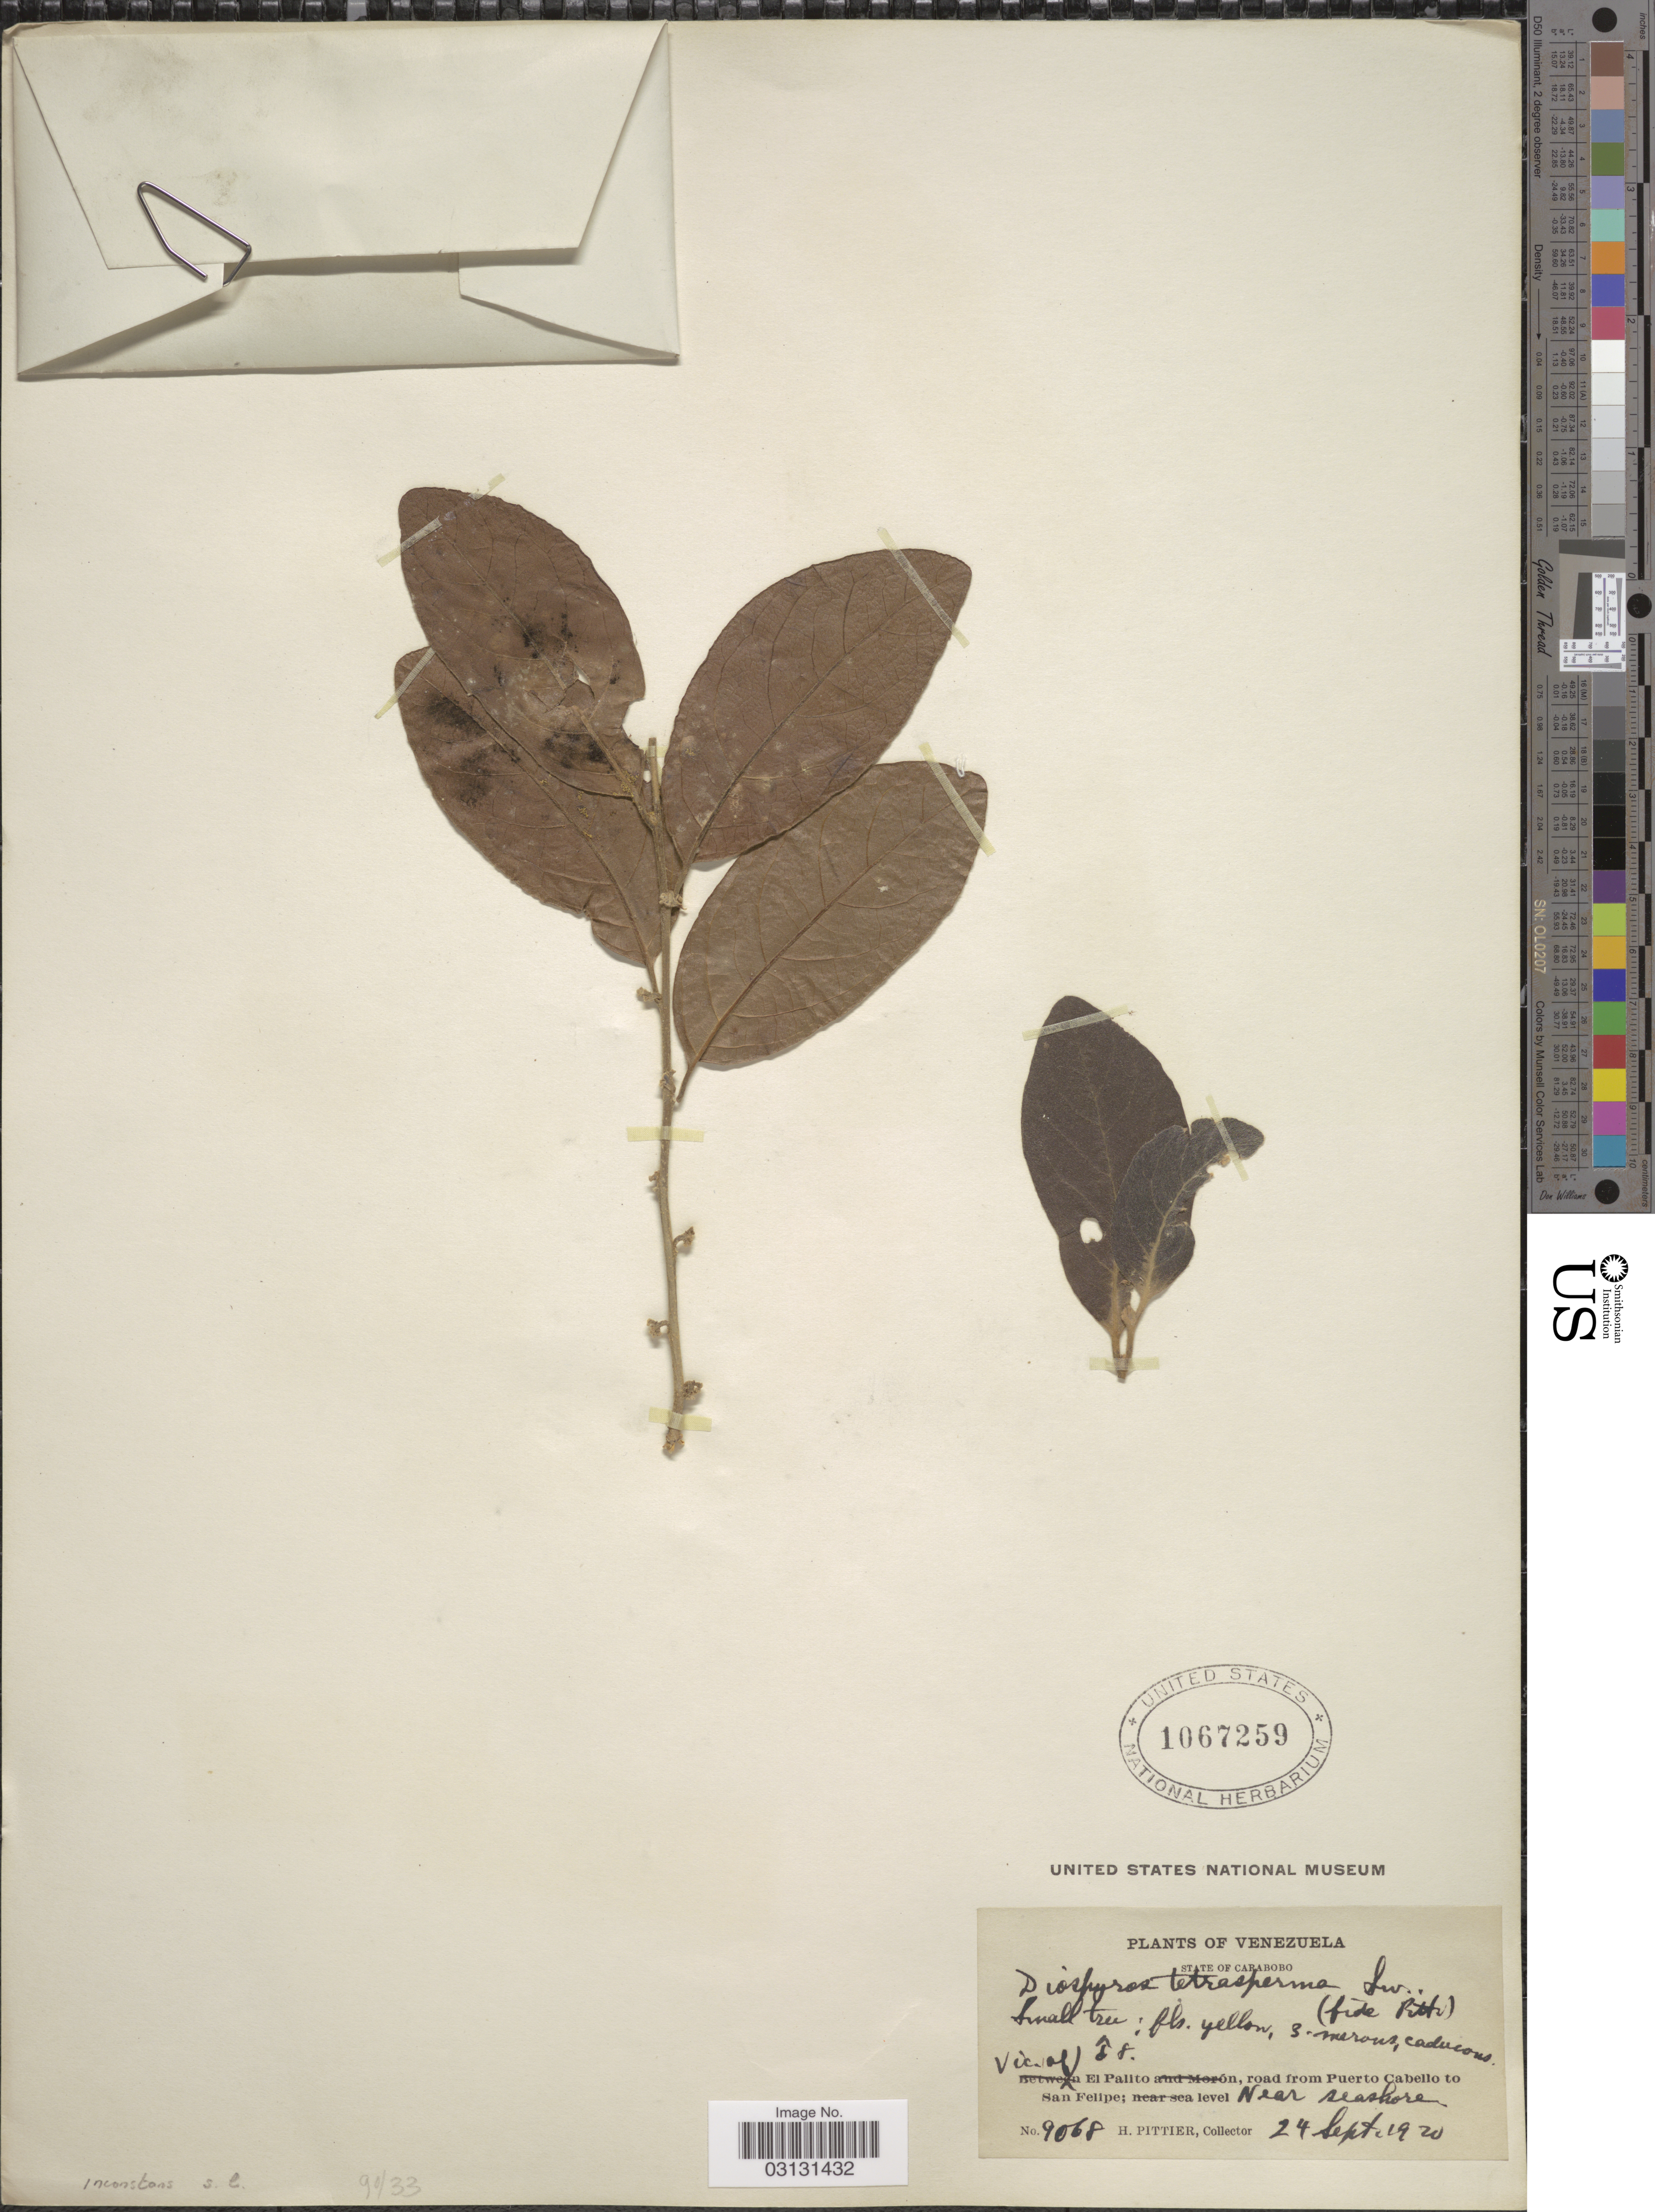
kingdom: Plantae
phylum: Tracheophyta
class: Magnoliopsida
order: Ericales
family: Ebenaceae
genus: Diospyros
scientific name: Diospyros tetrasperma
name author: Sw.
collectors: H. F. Pittier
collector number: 9068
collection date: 1920-09-24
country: Venezuela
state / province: Carabobo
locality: Vic. of El Palito, road from Puerto Cabello to San Felipe. Near seashore.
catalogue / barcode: US 1067259